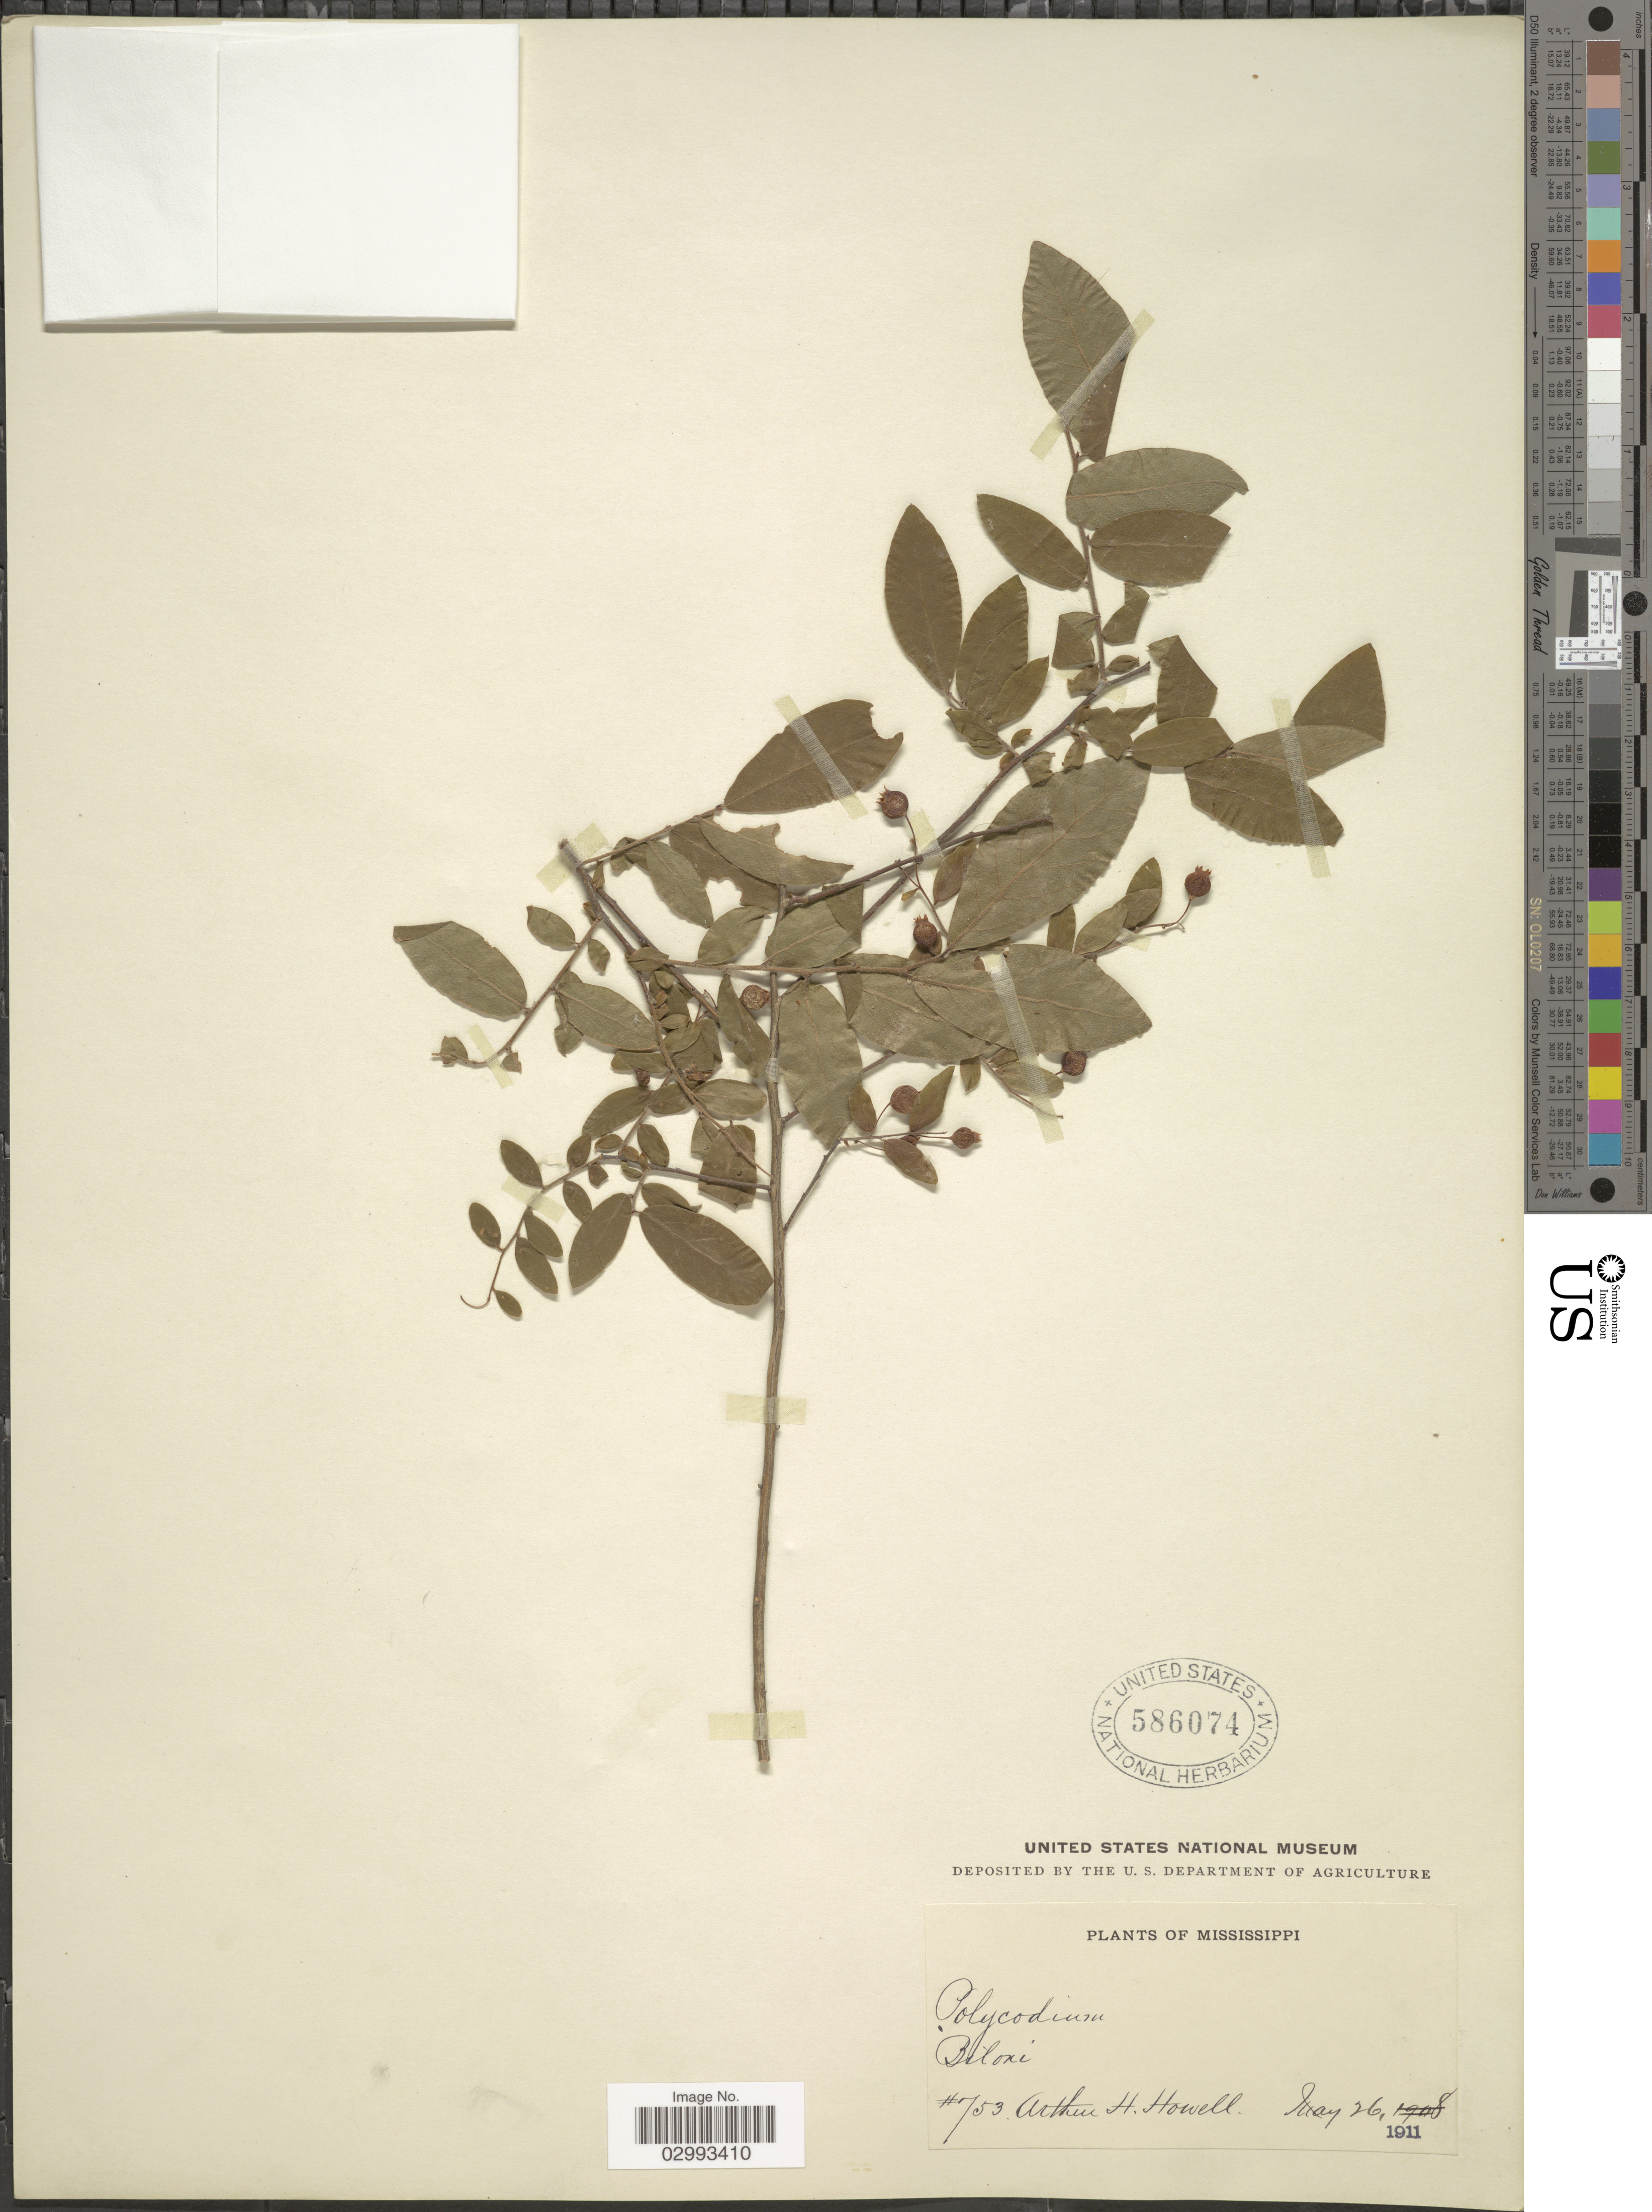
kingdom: Plantae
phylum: Tracheophyta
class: Magnoliopsida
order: Ericales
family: Ericaceae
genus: Polycodium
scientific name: Polycodium stamineum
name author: (L.) Greene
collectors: A. H. Howell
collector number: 753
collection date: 1911-05-26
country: United States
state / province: Mississippi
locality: Biloxi.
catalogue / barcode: US 586074